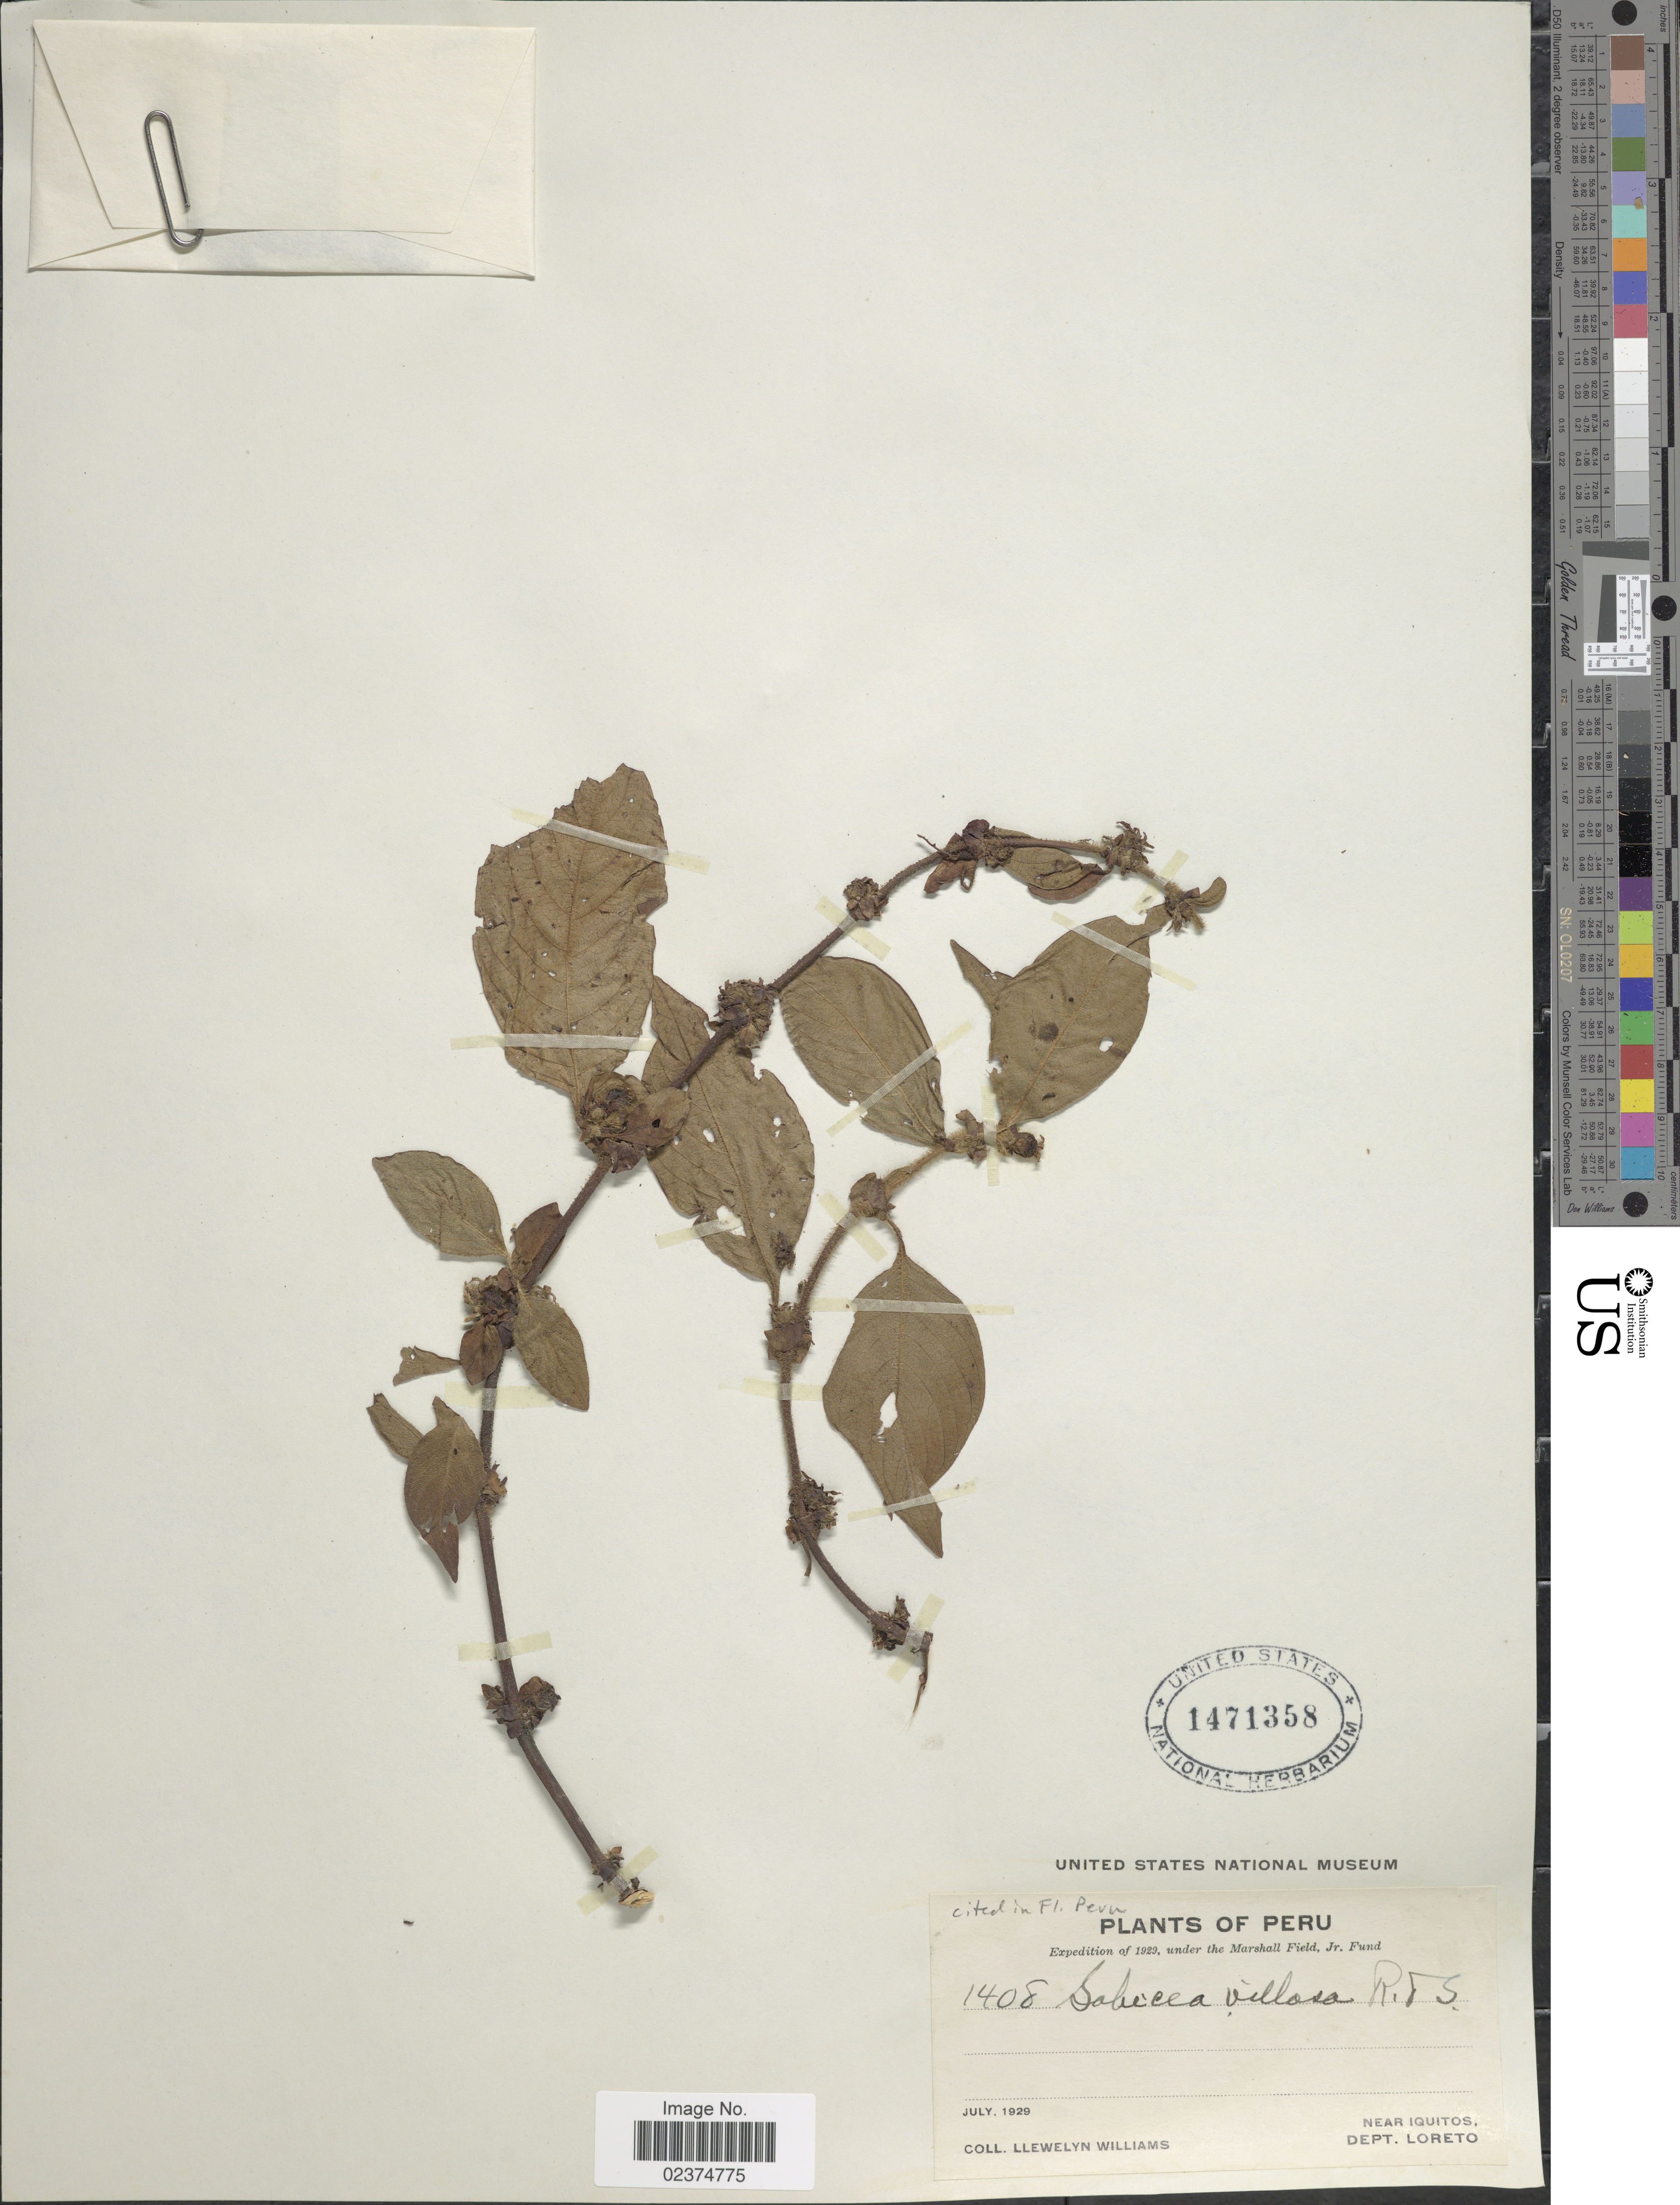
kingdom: Plantae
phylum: Tracheophyta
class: Magnoliopsida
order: Gentianales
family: Rubiaceae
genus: Sabicea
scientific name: Sabicea villosa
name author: Willd. ex Roem. & Schult.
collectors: Ll. Williams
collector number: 1408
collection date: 1929-07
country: Peru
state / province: Loreto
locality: Near Iquitos, Dept. Loreto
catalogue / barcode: US 1471358